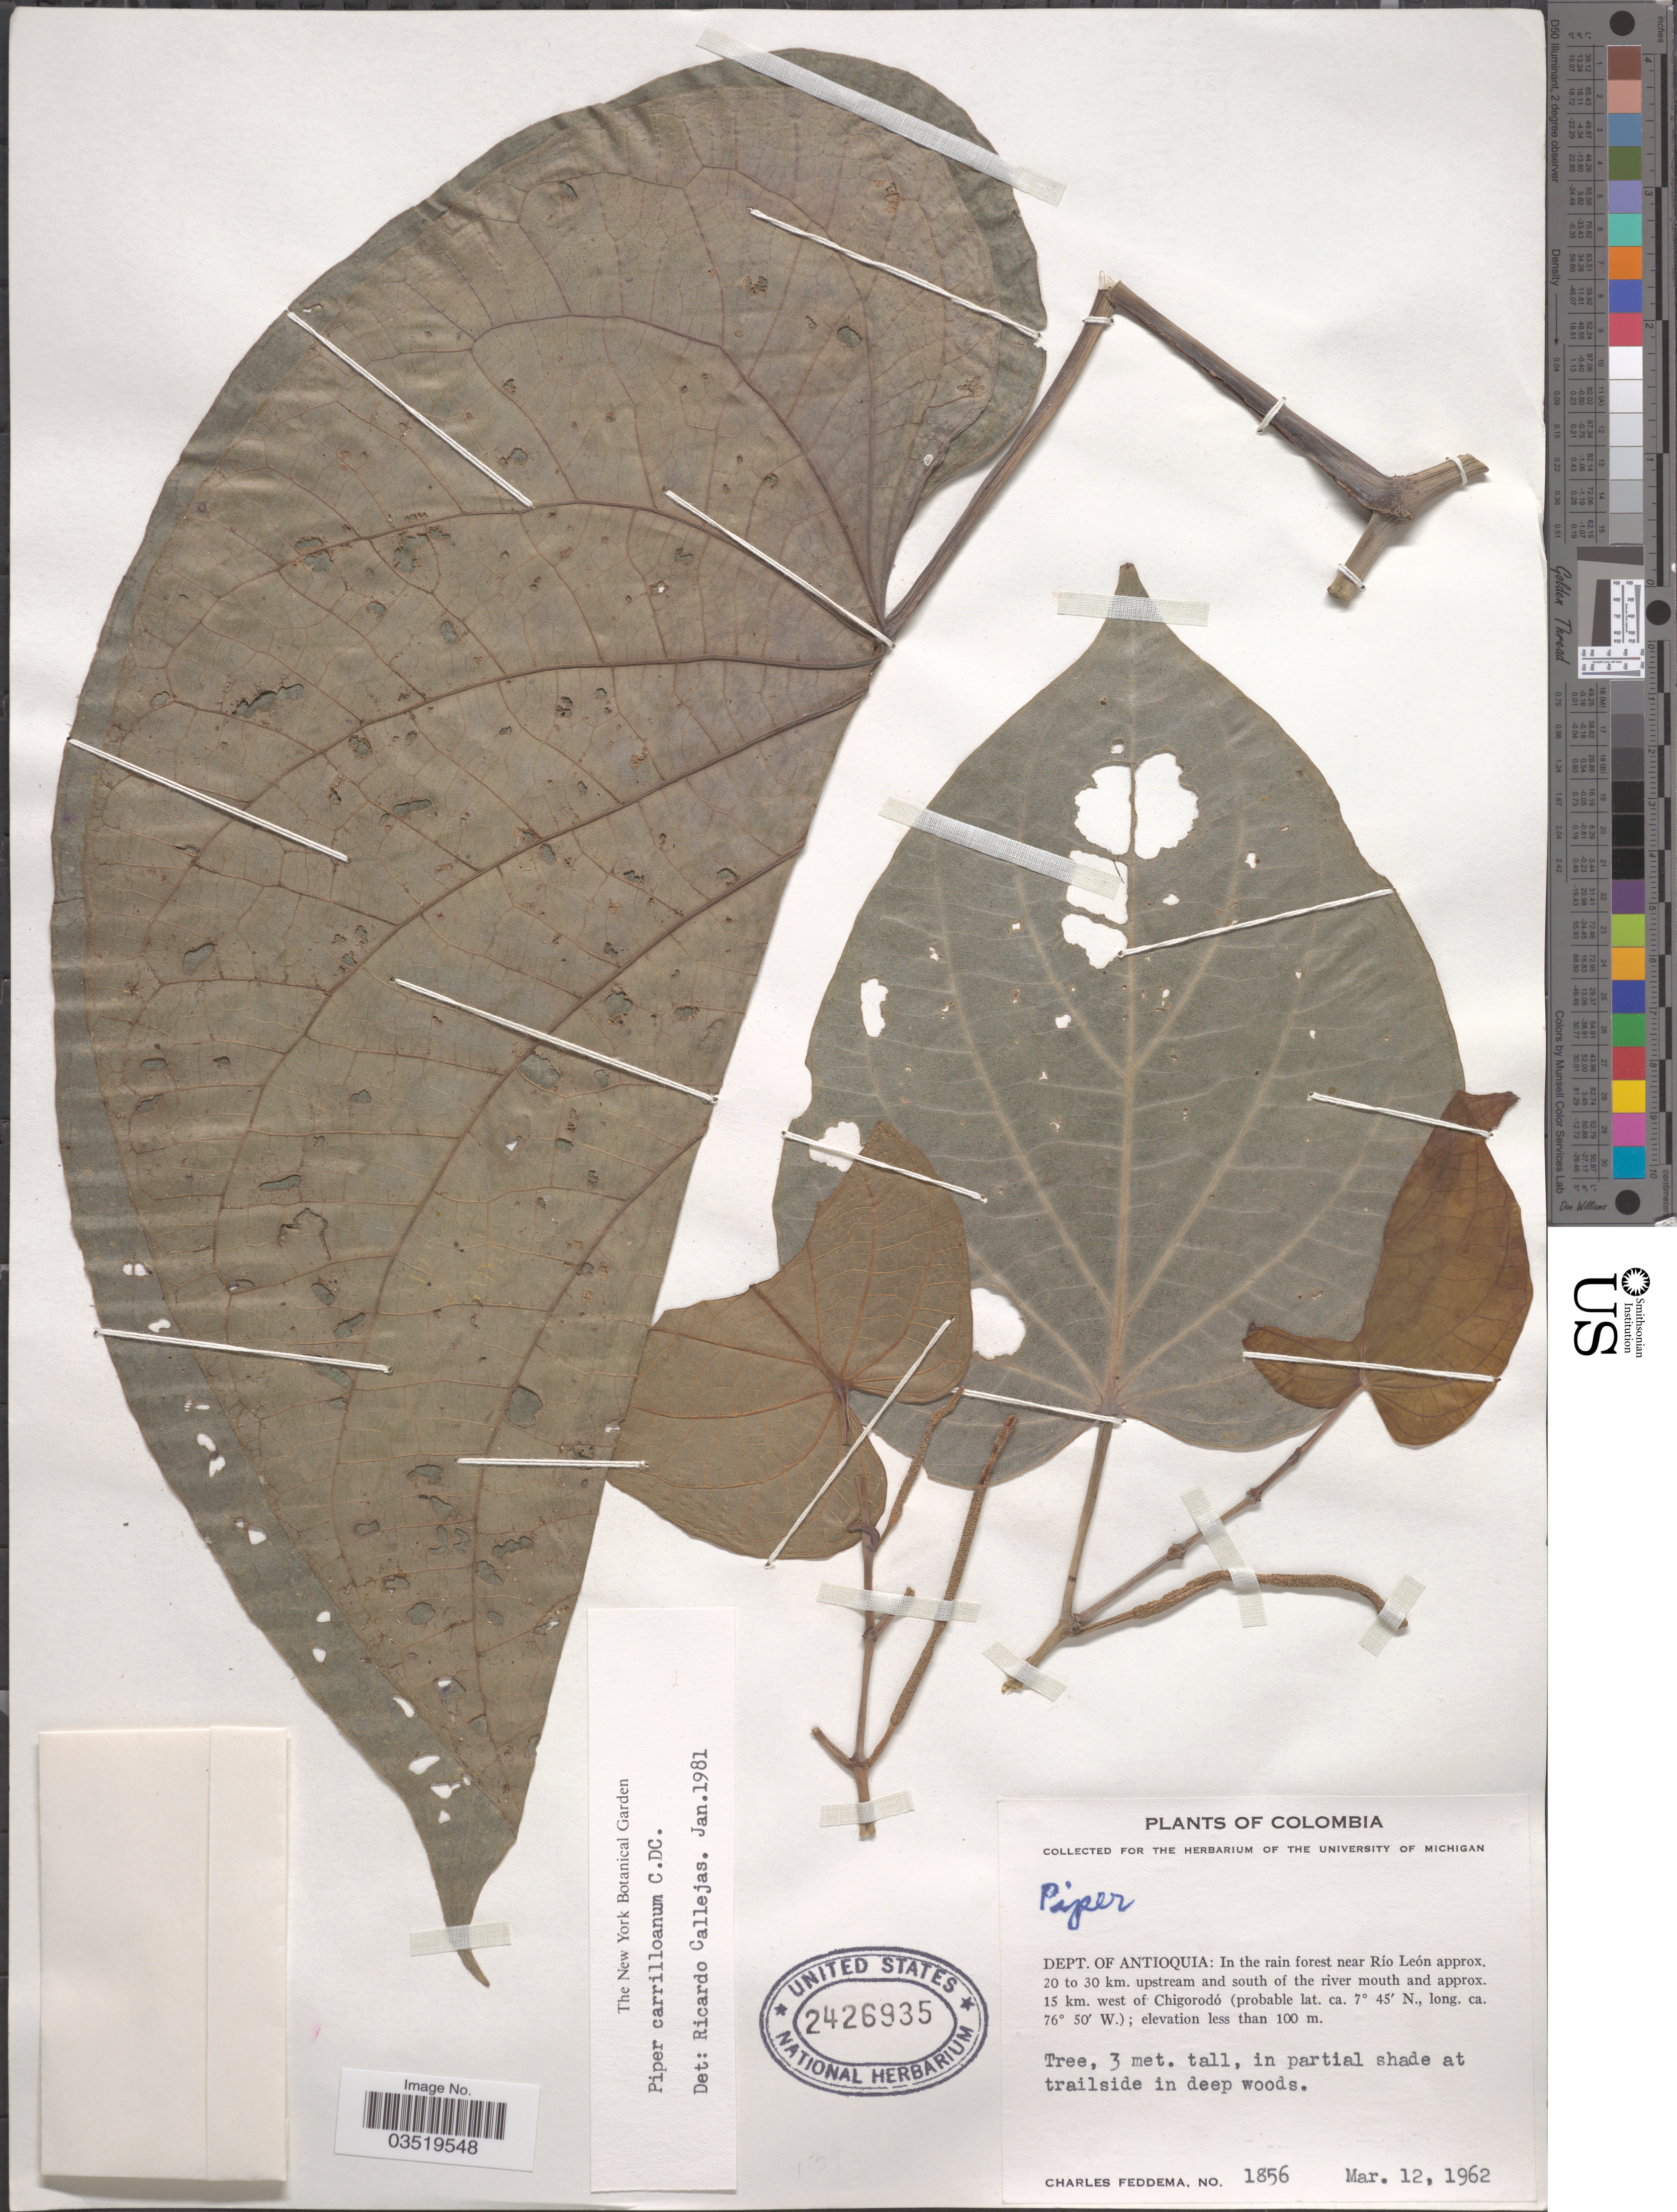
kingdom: Plantae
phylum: Tracheophyta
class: Magnoliopsida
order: Piperales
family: Piperaceae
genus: Piper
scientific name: Piper carrilloanum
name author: C. DC.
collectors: C. Feddema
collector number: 1856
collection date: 1962-03-12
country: Colombia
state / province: Antioquia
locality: Dept. of Antioquia: In the rain forest near Río León approx. 20 to 30 km. upstream and south of the river mouth and approx. 15 km. west of Chigorodó.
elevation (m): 100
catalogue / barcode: US 2426935